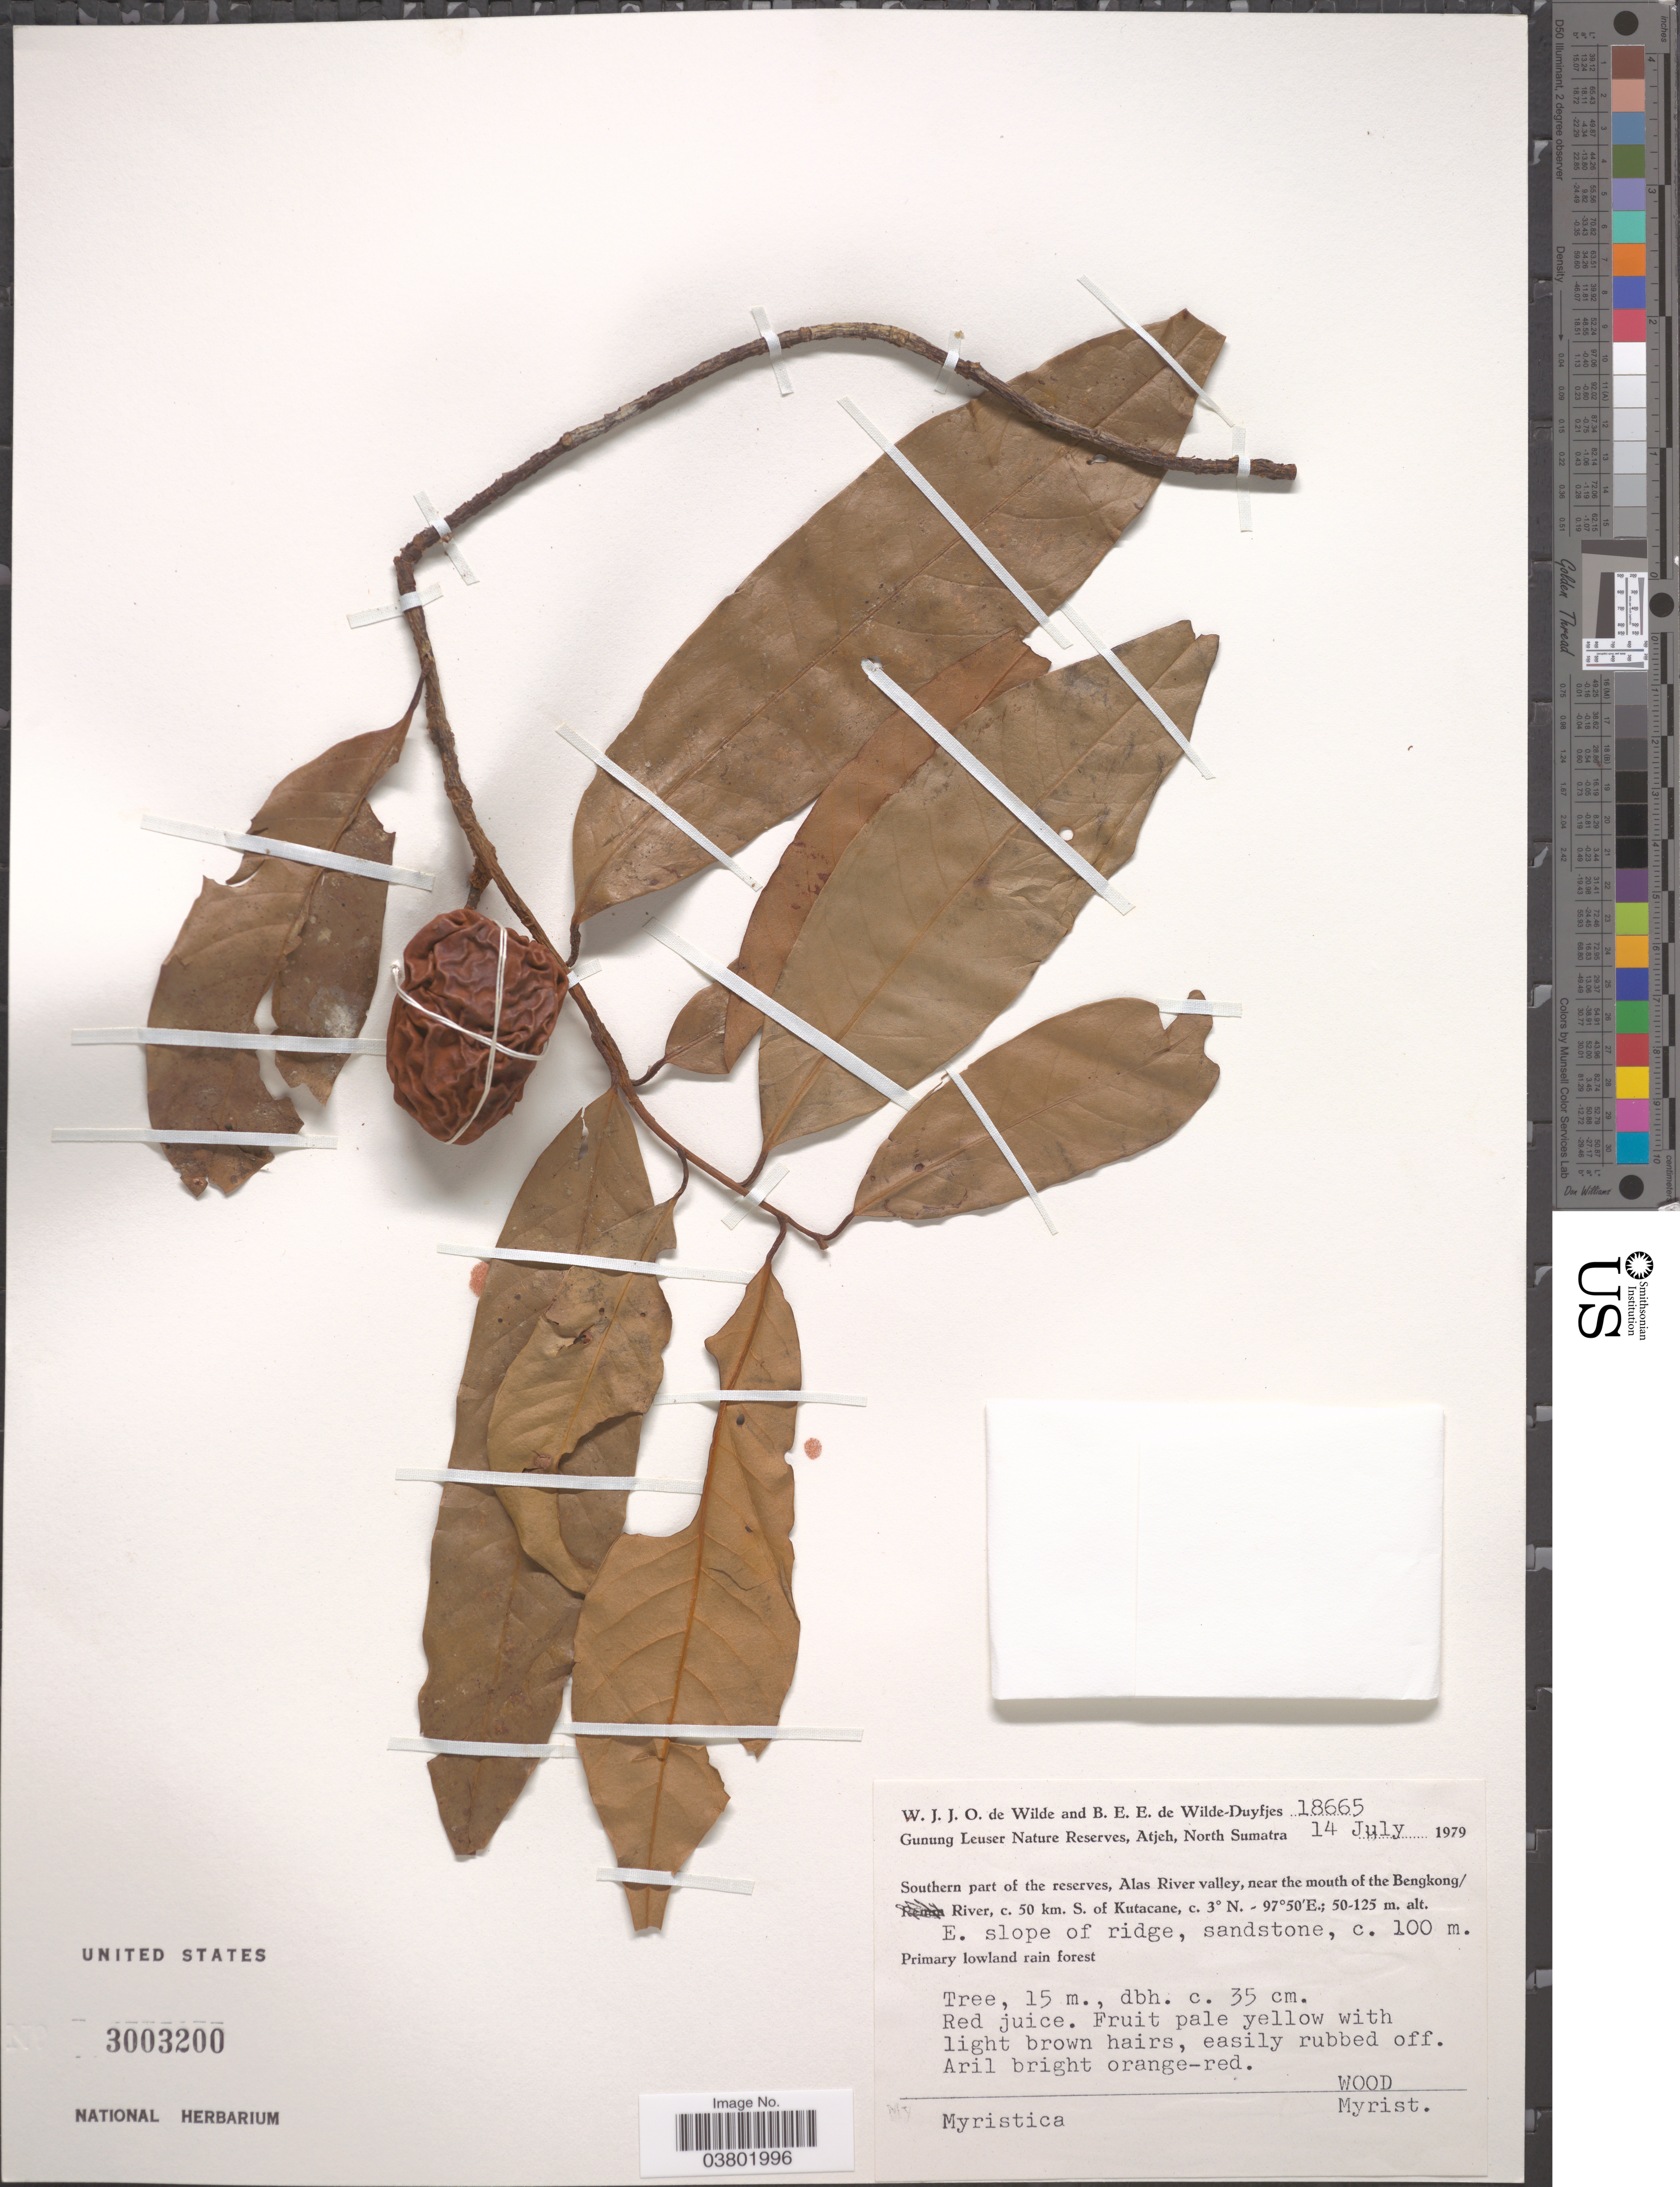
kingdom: Plantae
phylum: Tracheophyta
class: Magnoliopsida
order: Magnoliales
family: Myristicaceae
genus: Myristica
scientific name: Myristica sp.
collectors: W. J. de Wilde & B. E. de Wilde-Duyfjes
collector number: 18665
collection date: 1979-07-14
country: Indonesia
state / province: Sumatra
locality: Gunung Leuser Nature Reserve, Atjeh, North Sumatra. Southern part of the reserves, Alas River valley, near the mouth of the Bengkong River, c. 50 km. S. of Kutacane. E. slope of ridge.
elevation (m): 100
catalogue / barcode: US 3003200